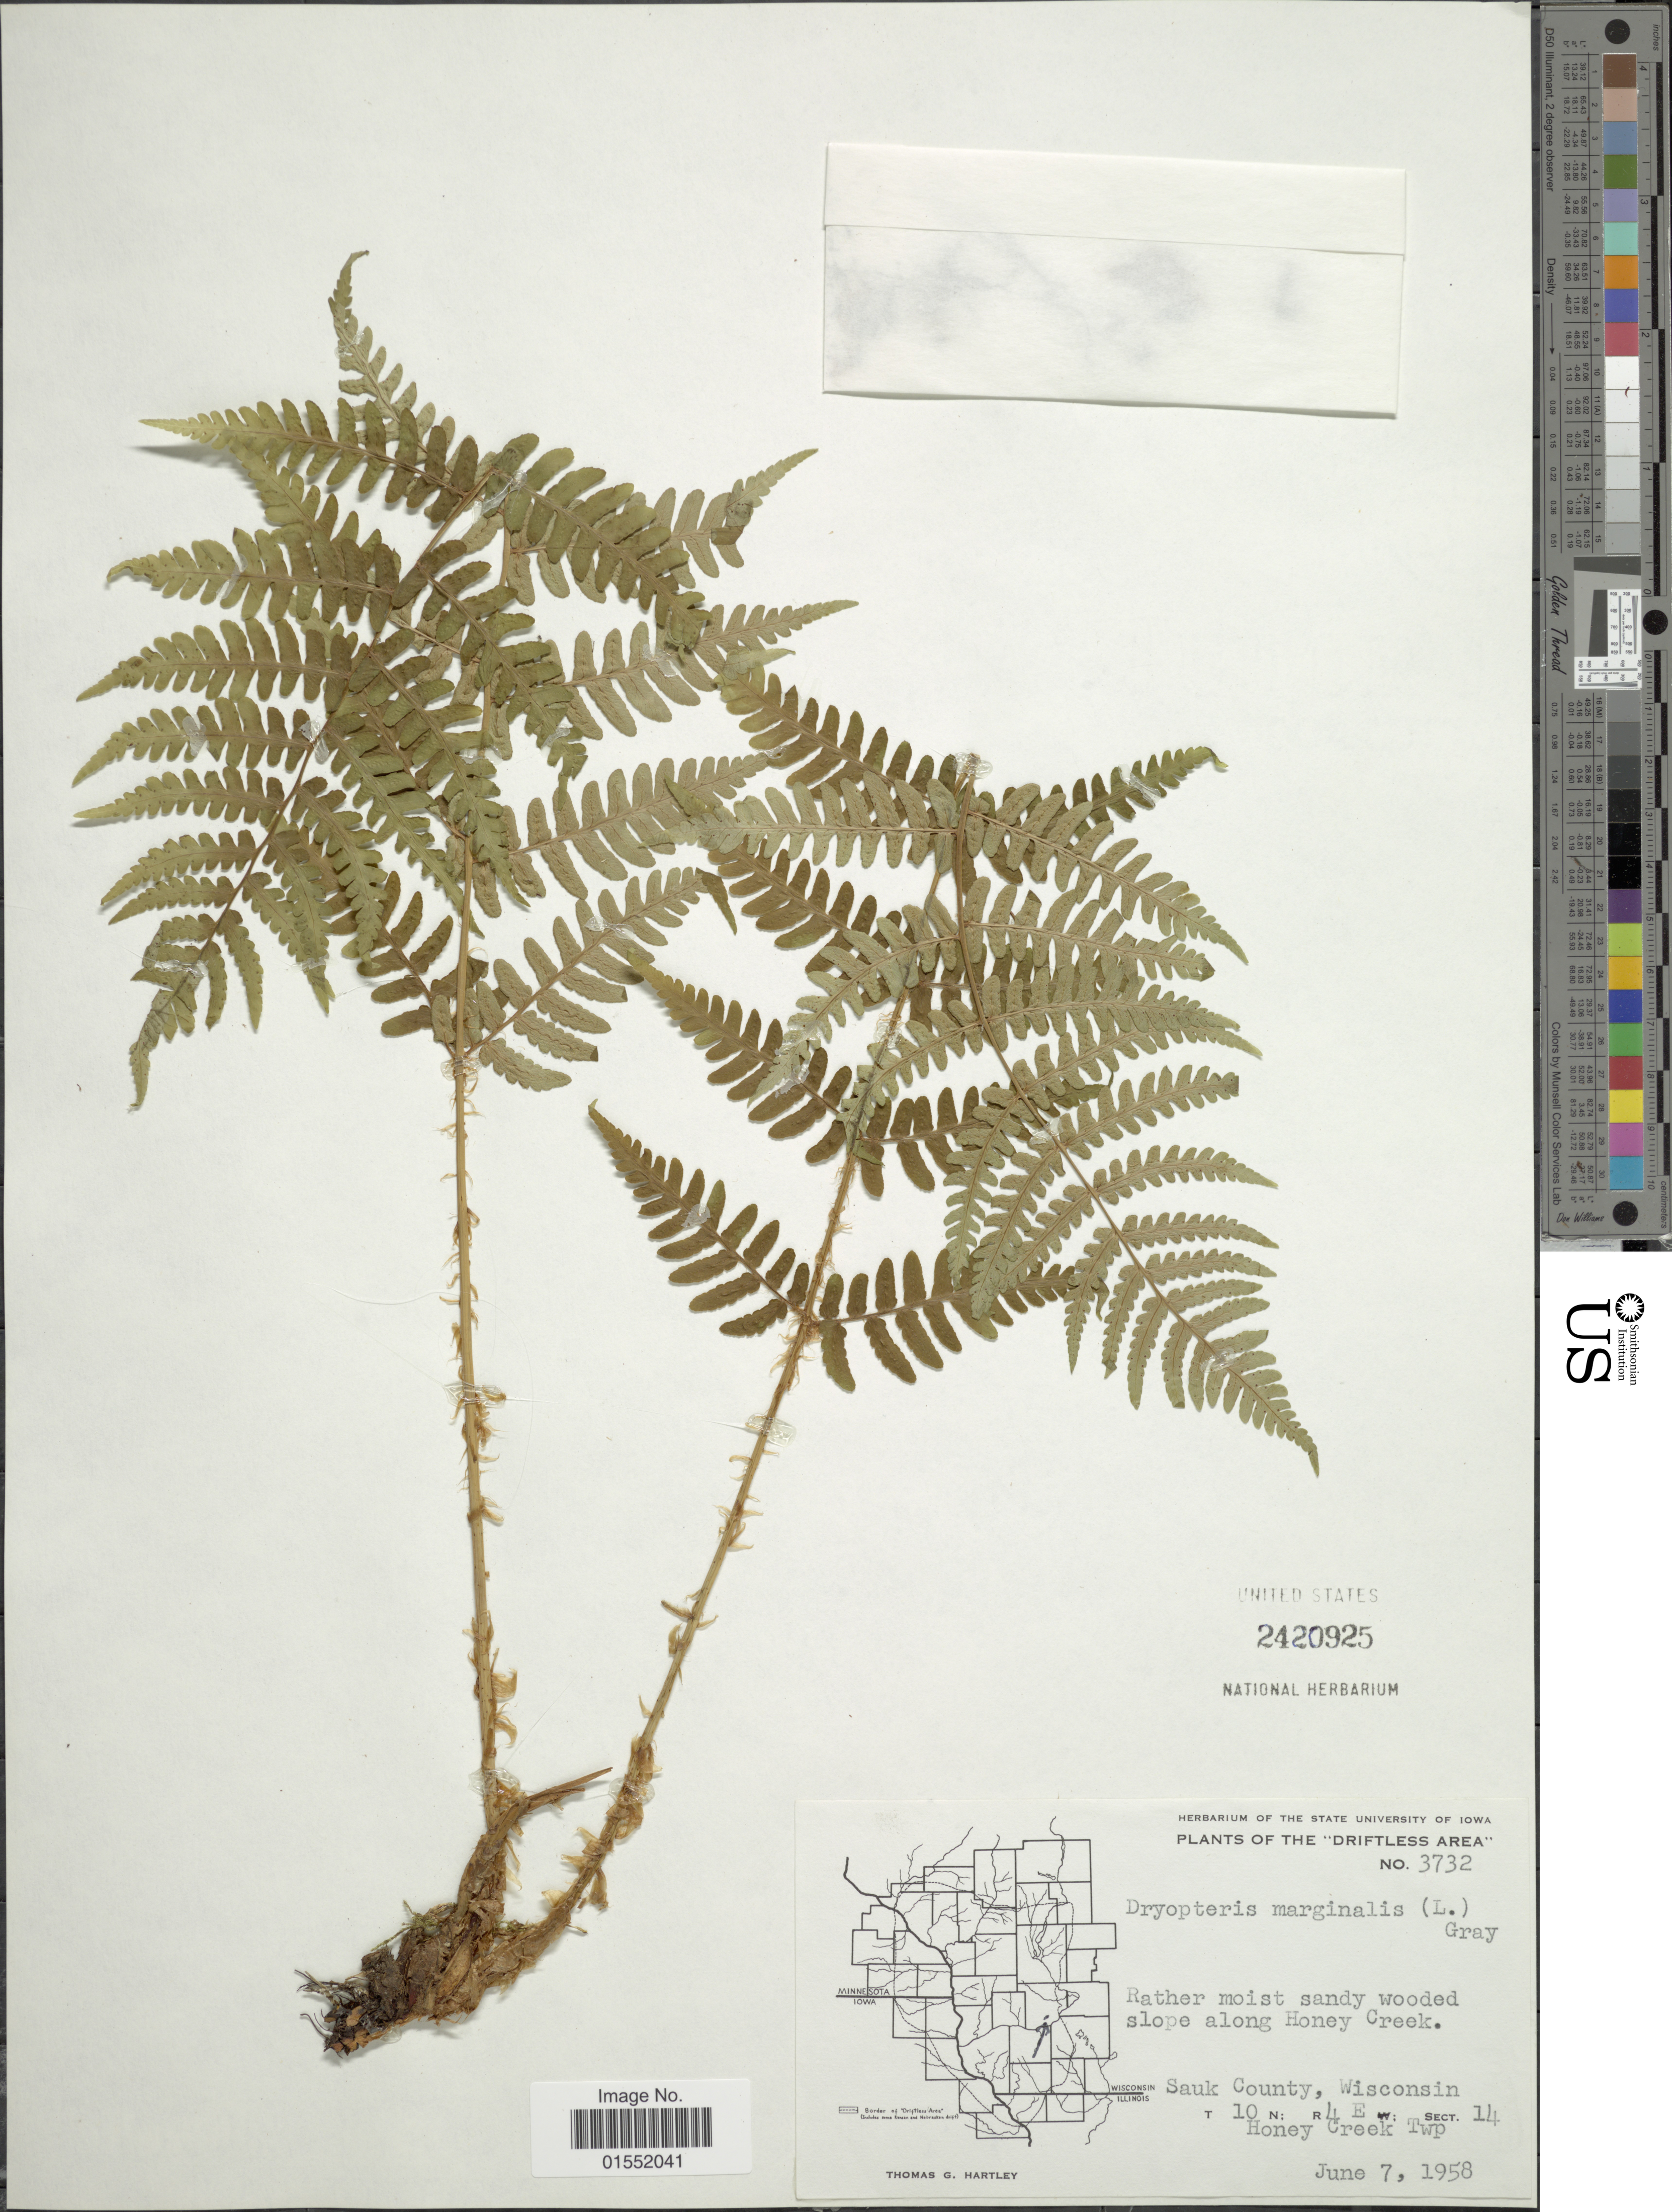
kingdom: Plantae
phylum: Tracheophyta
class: Polypodiopsida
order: Polypodiales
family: Dryopteridaceae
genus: Dryopteris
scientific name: Dryopteris marginalis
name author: (L.) A. Gray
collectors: T. G. Hartley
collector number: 3732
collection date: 1958-06-07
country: United States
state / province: Wisconsin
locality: The"Driftless Area", Rather moist sandy wooded slope along Honey Creek, Sauk County, T 10 N: R 4 E: sect. 14, Honey Creek Twp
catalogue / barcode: US 2420925